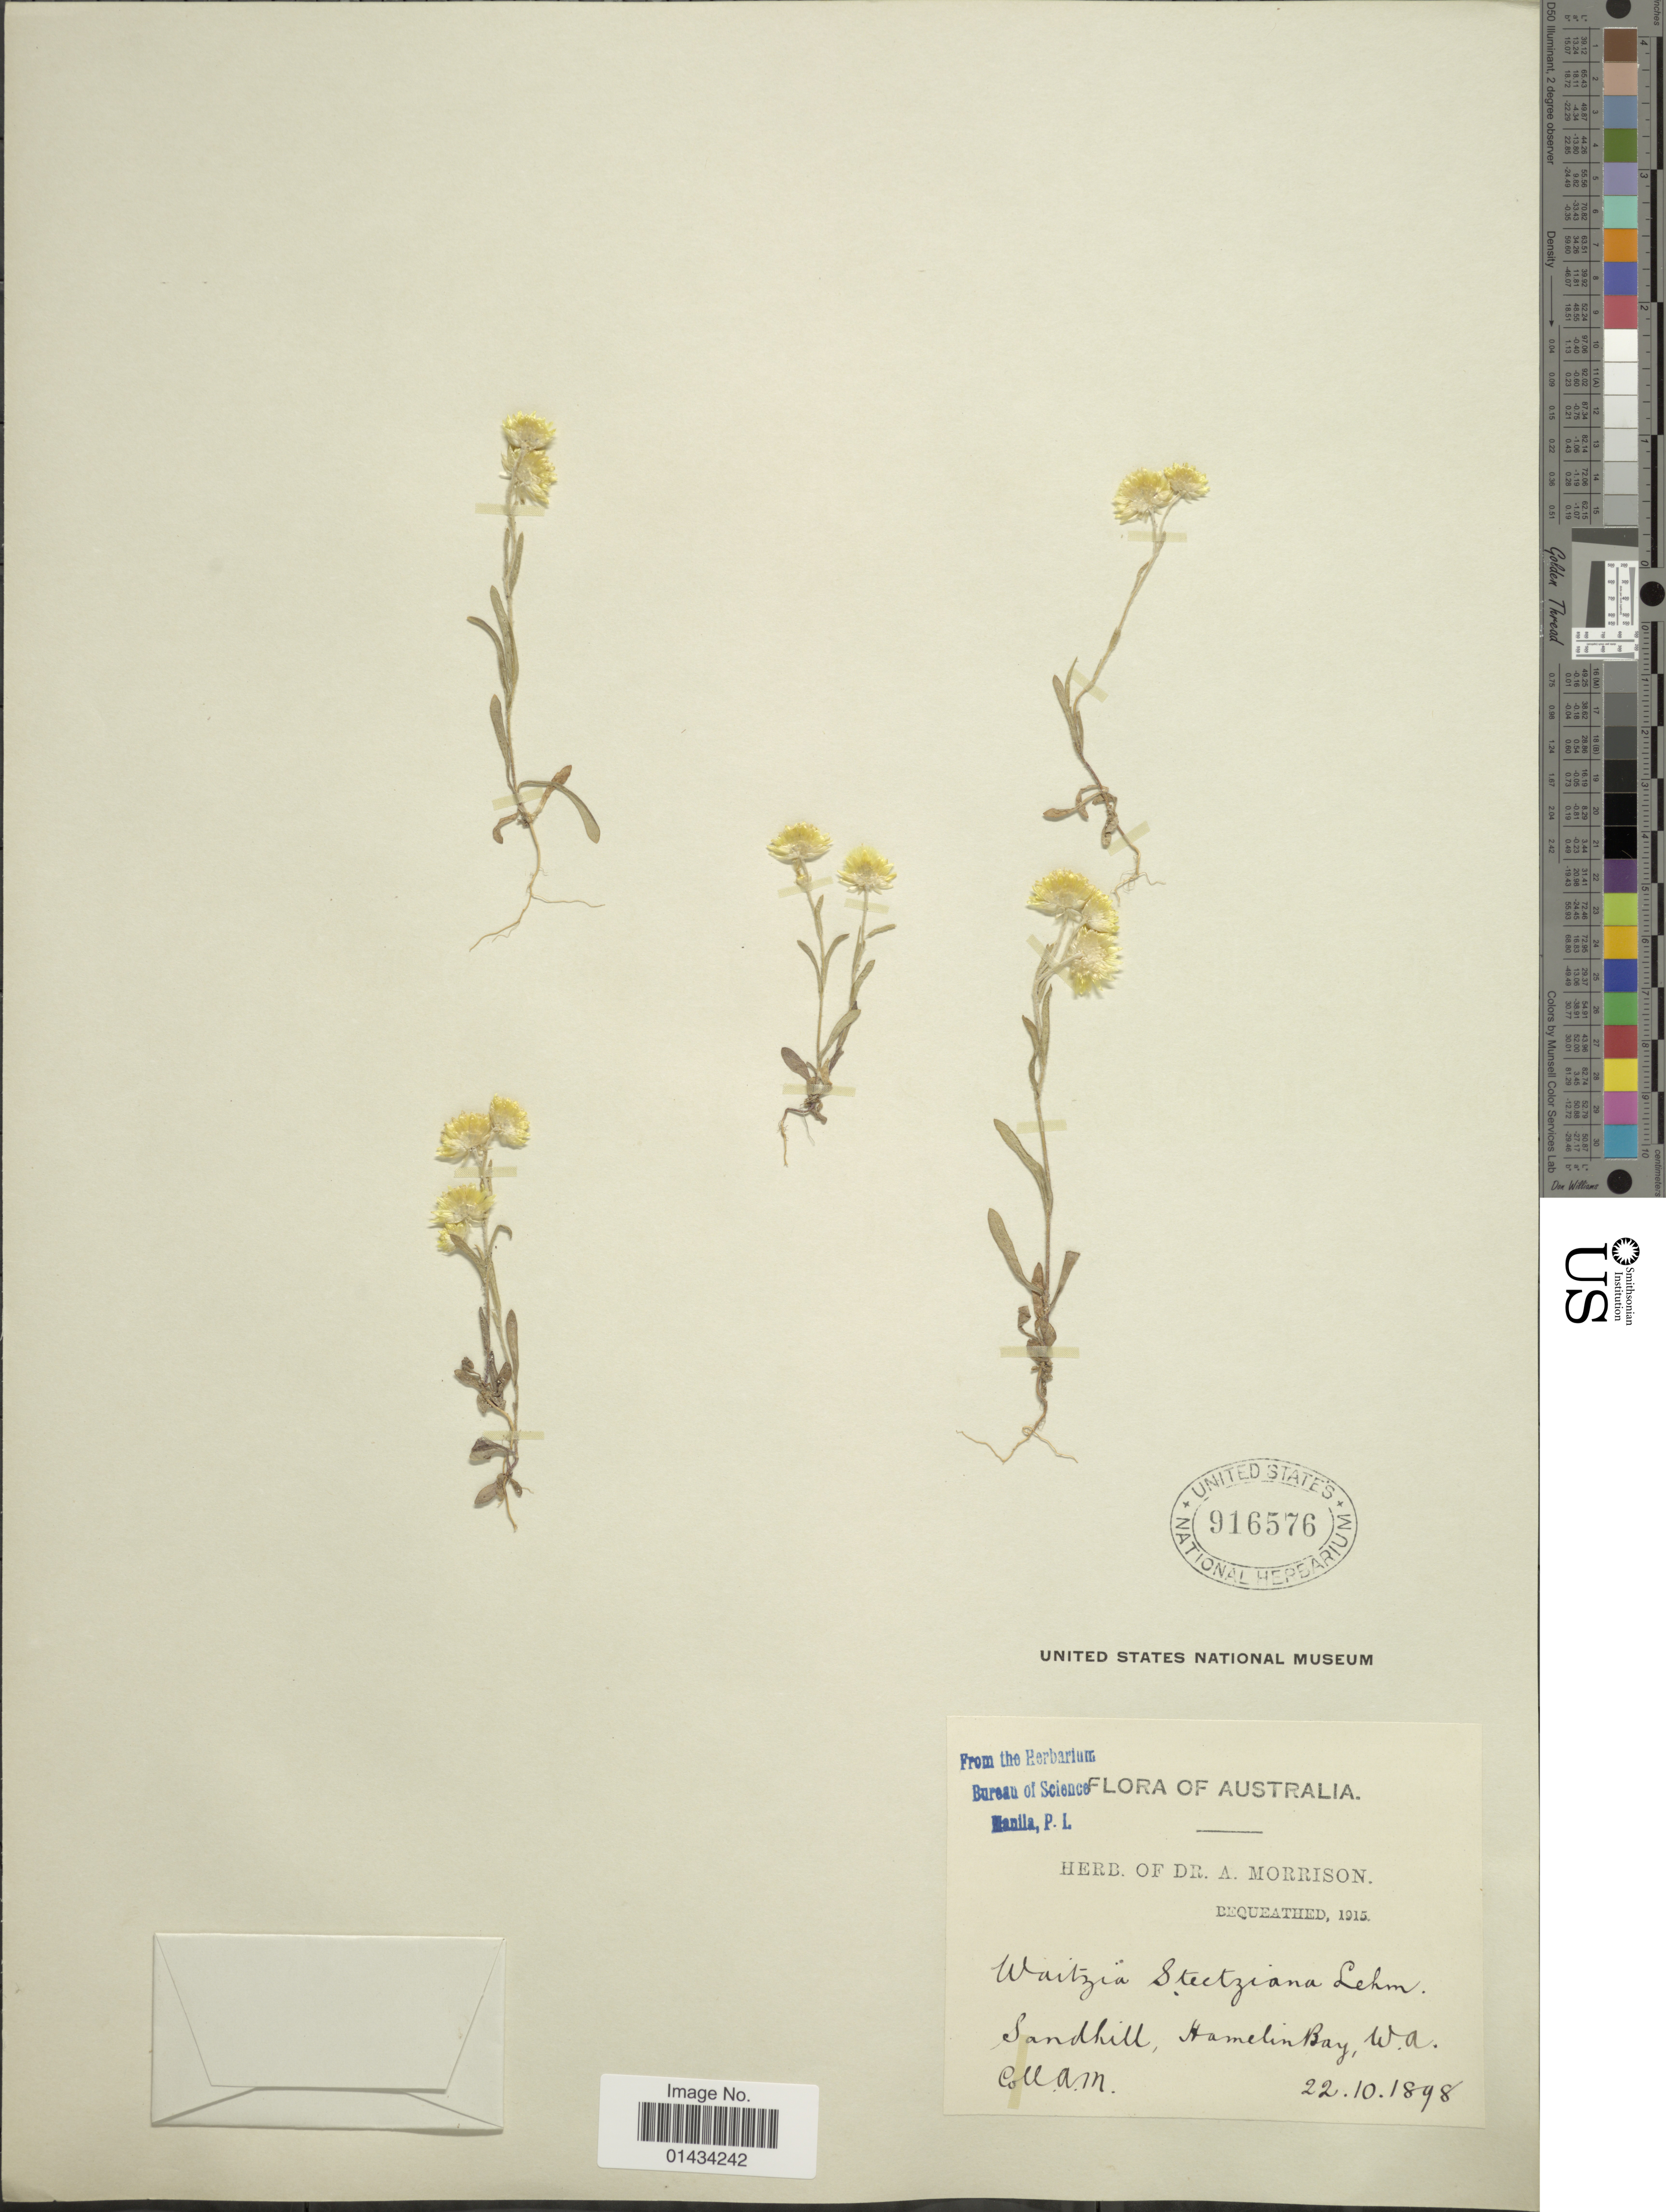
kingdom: Plantae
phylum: Tracheophyta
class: Magnoliopsida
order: Asterales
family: Asteraceae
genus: Waitzia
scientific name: Waitzia steetziana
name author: Lehm. ex Steetz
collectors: A. Morrison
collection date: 1898-10-22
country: Australia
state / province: Western Australia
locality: Sandhillo, Hamelin Bay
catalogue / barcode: US 916576